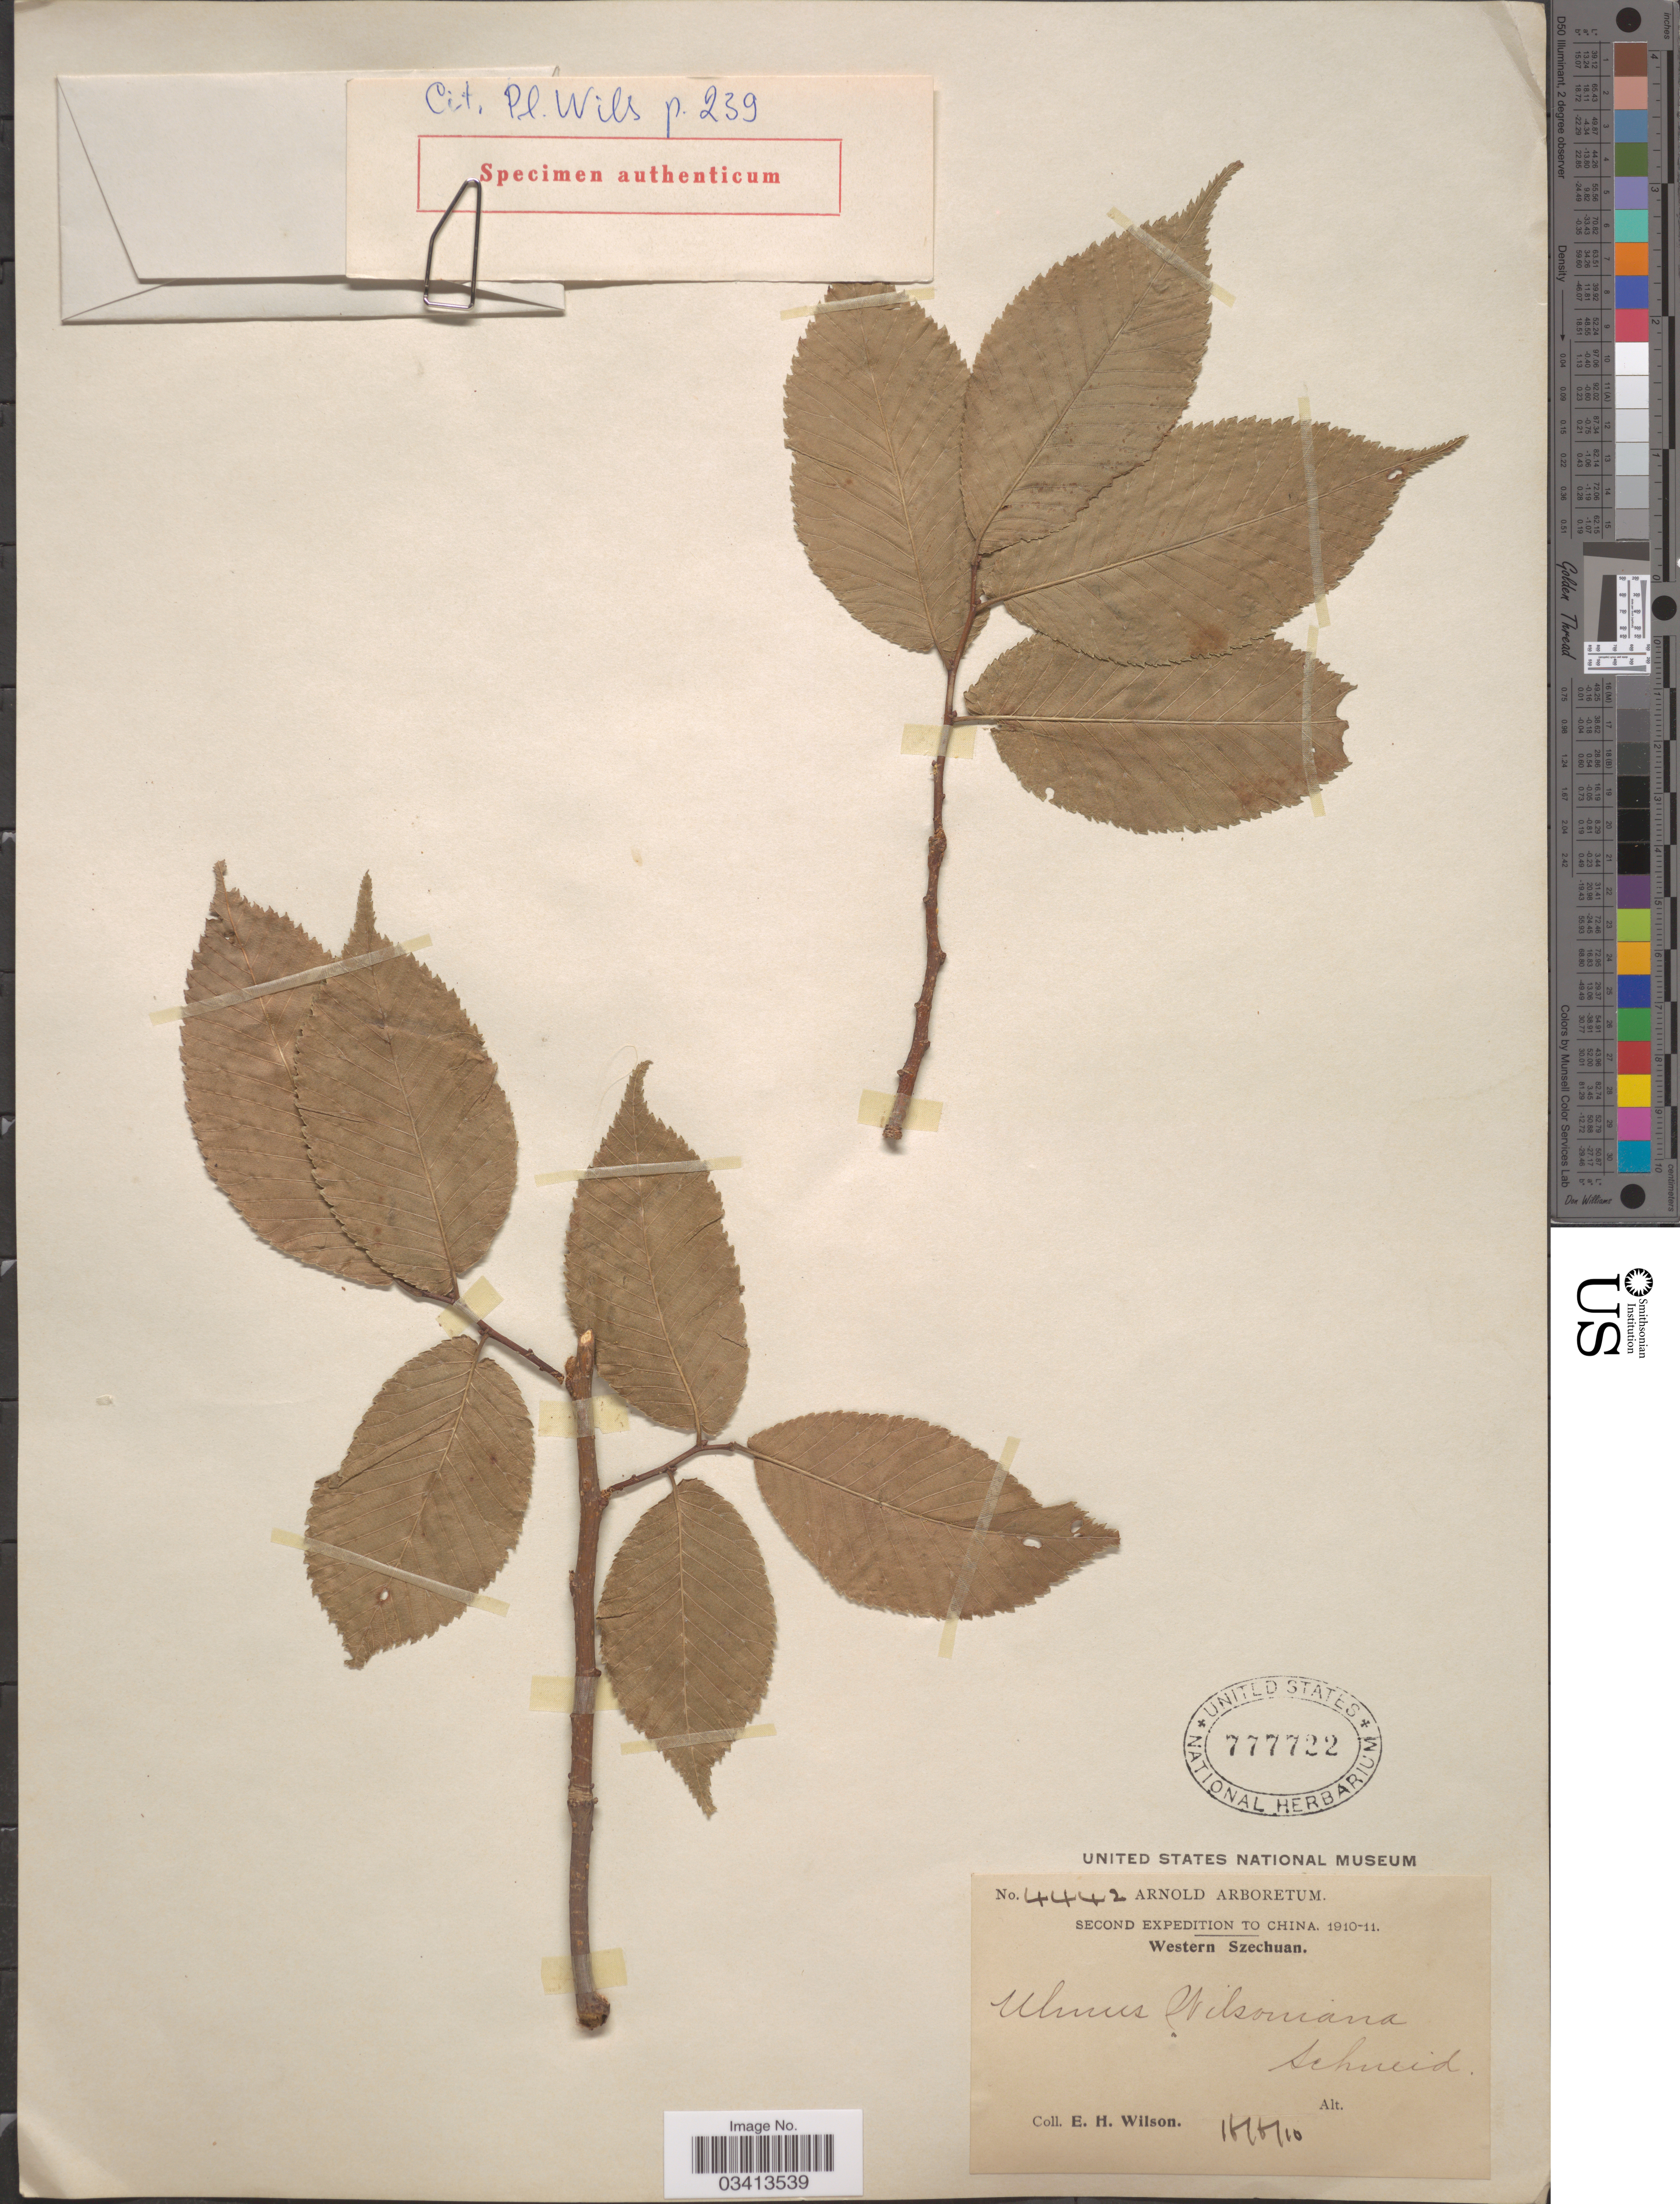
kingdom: Plantae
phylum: Tracheophyta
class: Magnoliopsida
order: Rosales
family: Ulmaceae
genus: Ulmus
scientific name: Ulmus wilsoniana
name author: C.K. Schneid.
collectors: E. Wilson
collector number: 4442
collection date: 1910-06-16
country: China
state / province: Sichuan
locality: Western Szechuan.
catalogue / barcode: US 777722